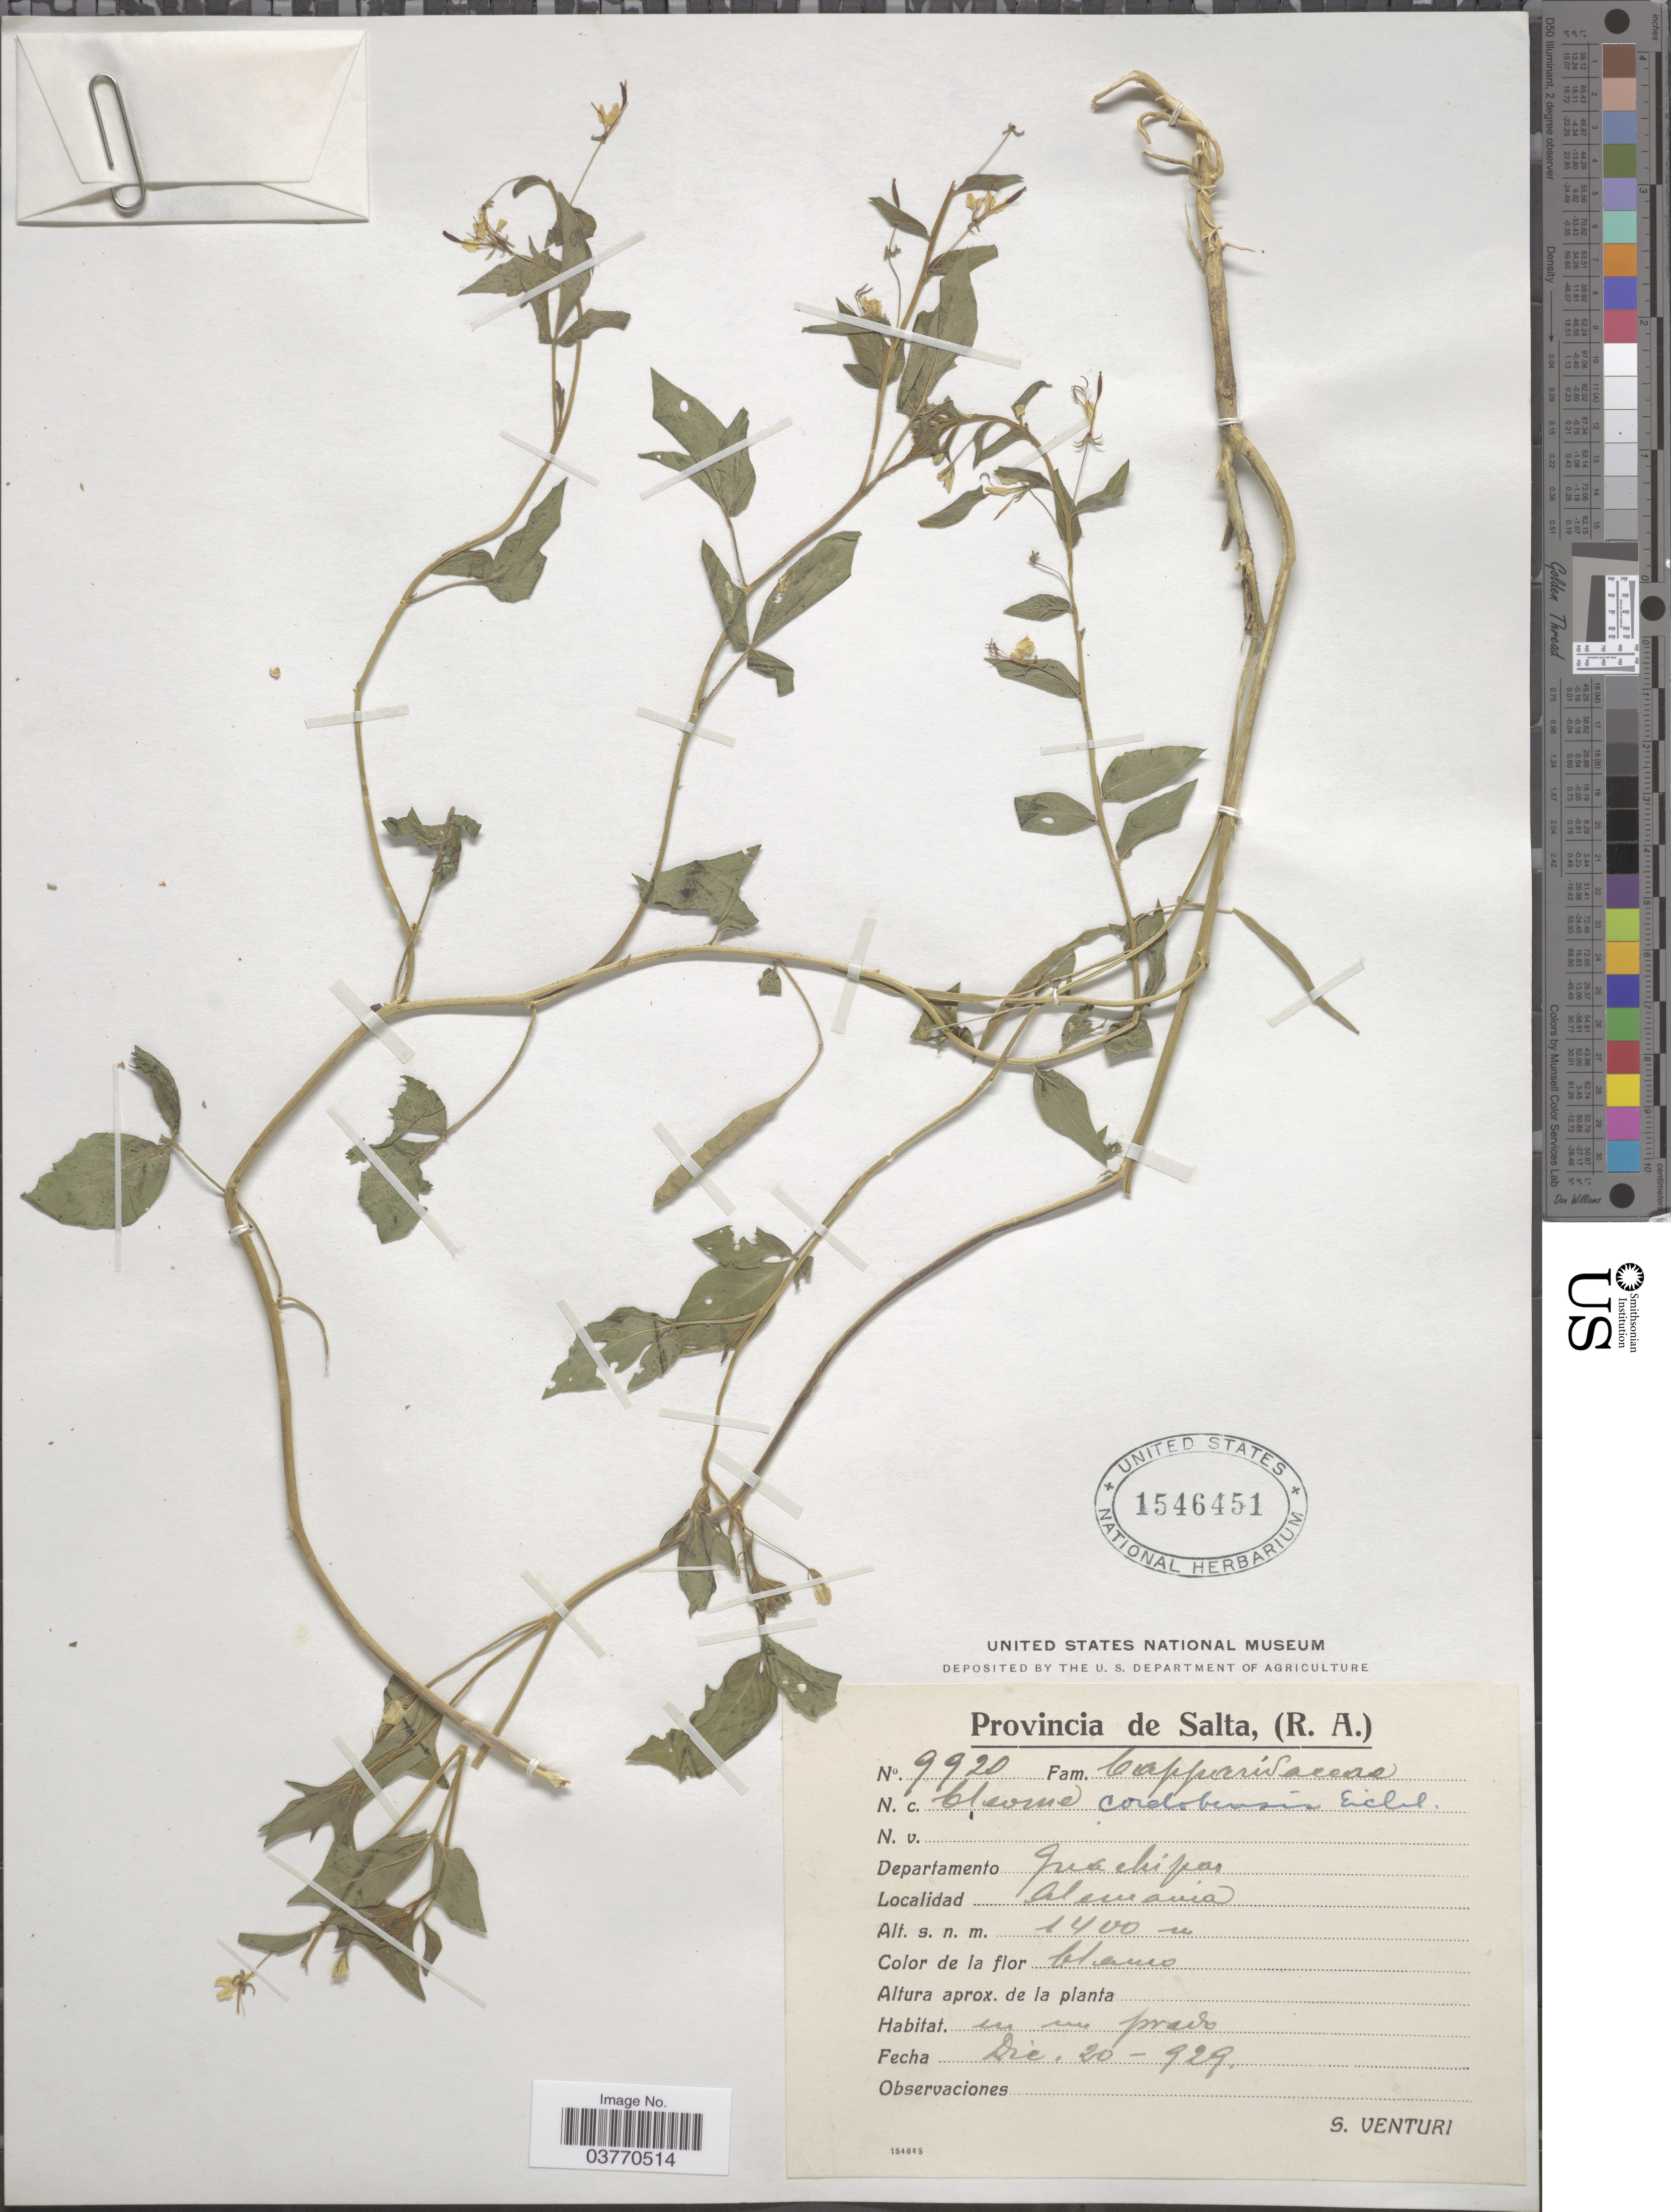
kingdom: Plantae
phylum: Tracheophyta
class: Magnoliopsida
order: Brassicales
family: Cleomaceae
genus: Tarenaya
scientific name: Tarenaya cordobensis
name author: (Eichler ex Griseb.) Arana & Oggero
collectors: S. Venturi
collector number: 9920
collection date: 1929-12-20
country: Argentina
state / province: Salta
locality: Departamento Quachipas. Alemania.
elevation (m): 1400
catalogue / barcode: US 1546451